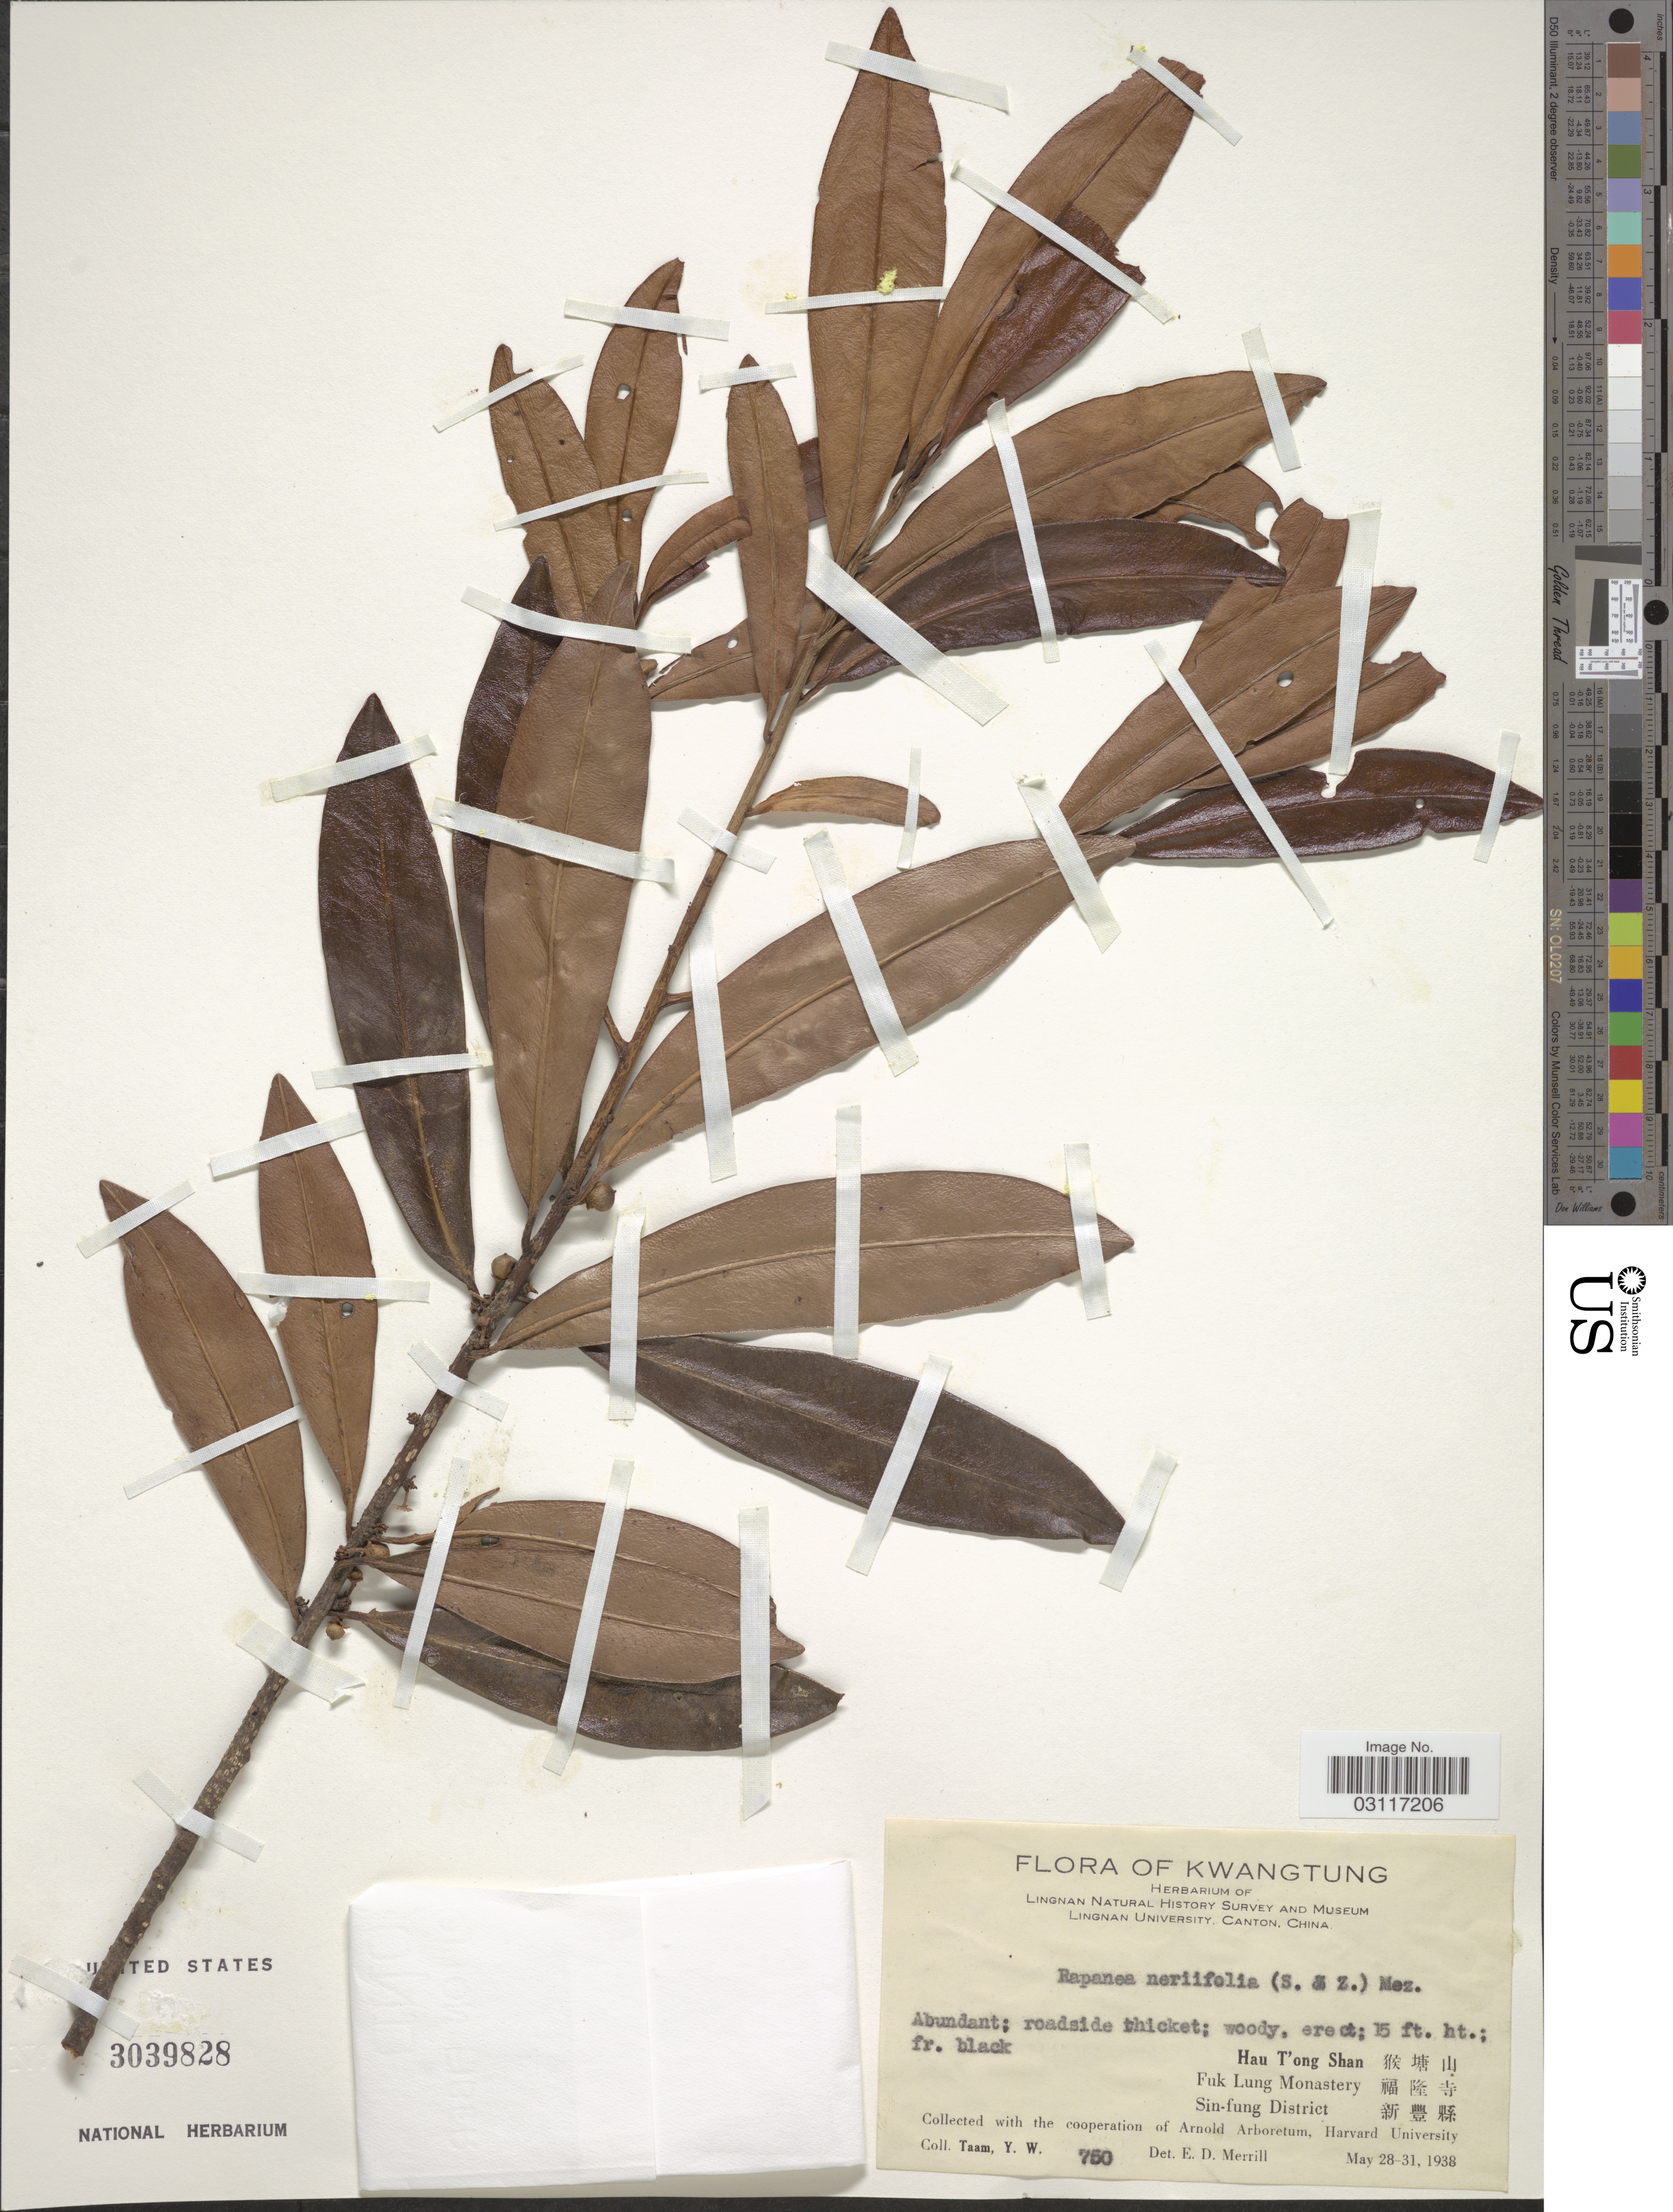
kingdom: Plantae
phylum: Tracheophyta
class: Magnoliopsida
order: Ericales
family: Primulaceae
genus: Myrsine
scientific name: Myrsine seguinii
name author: H. Lév.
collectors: Y. W. Taam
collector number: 750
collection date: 1938-05-28/1938-05-31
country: China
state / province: Guangdong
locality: Kwangtung. Hau T'ong Shan. Fuk Lung Monastery. Sin-fung District.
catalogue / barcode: US 3039828